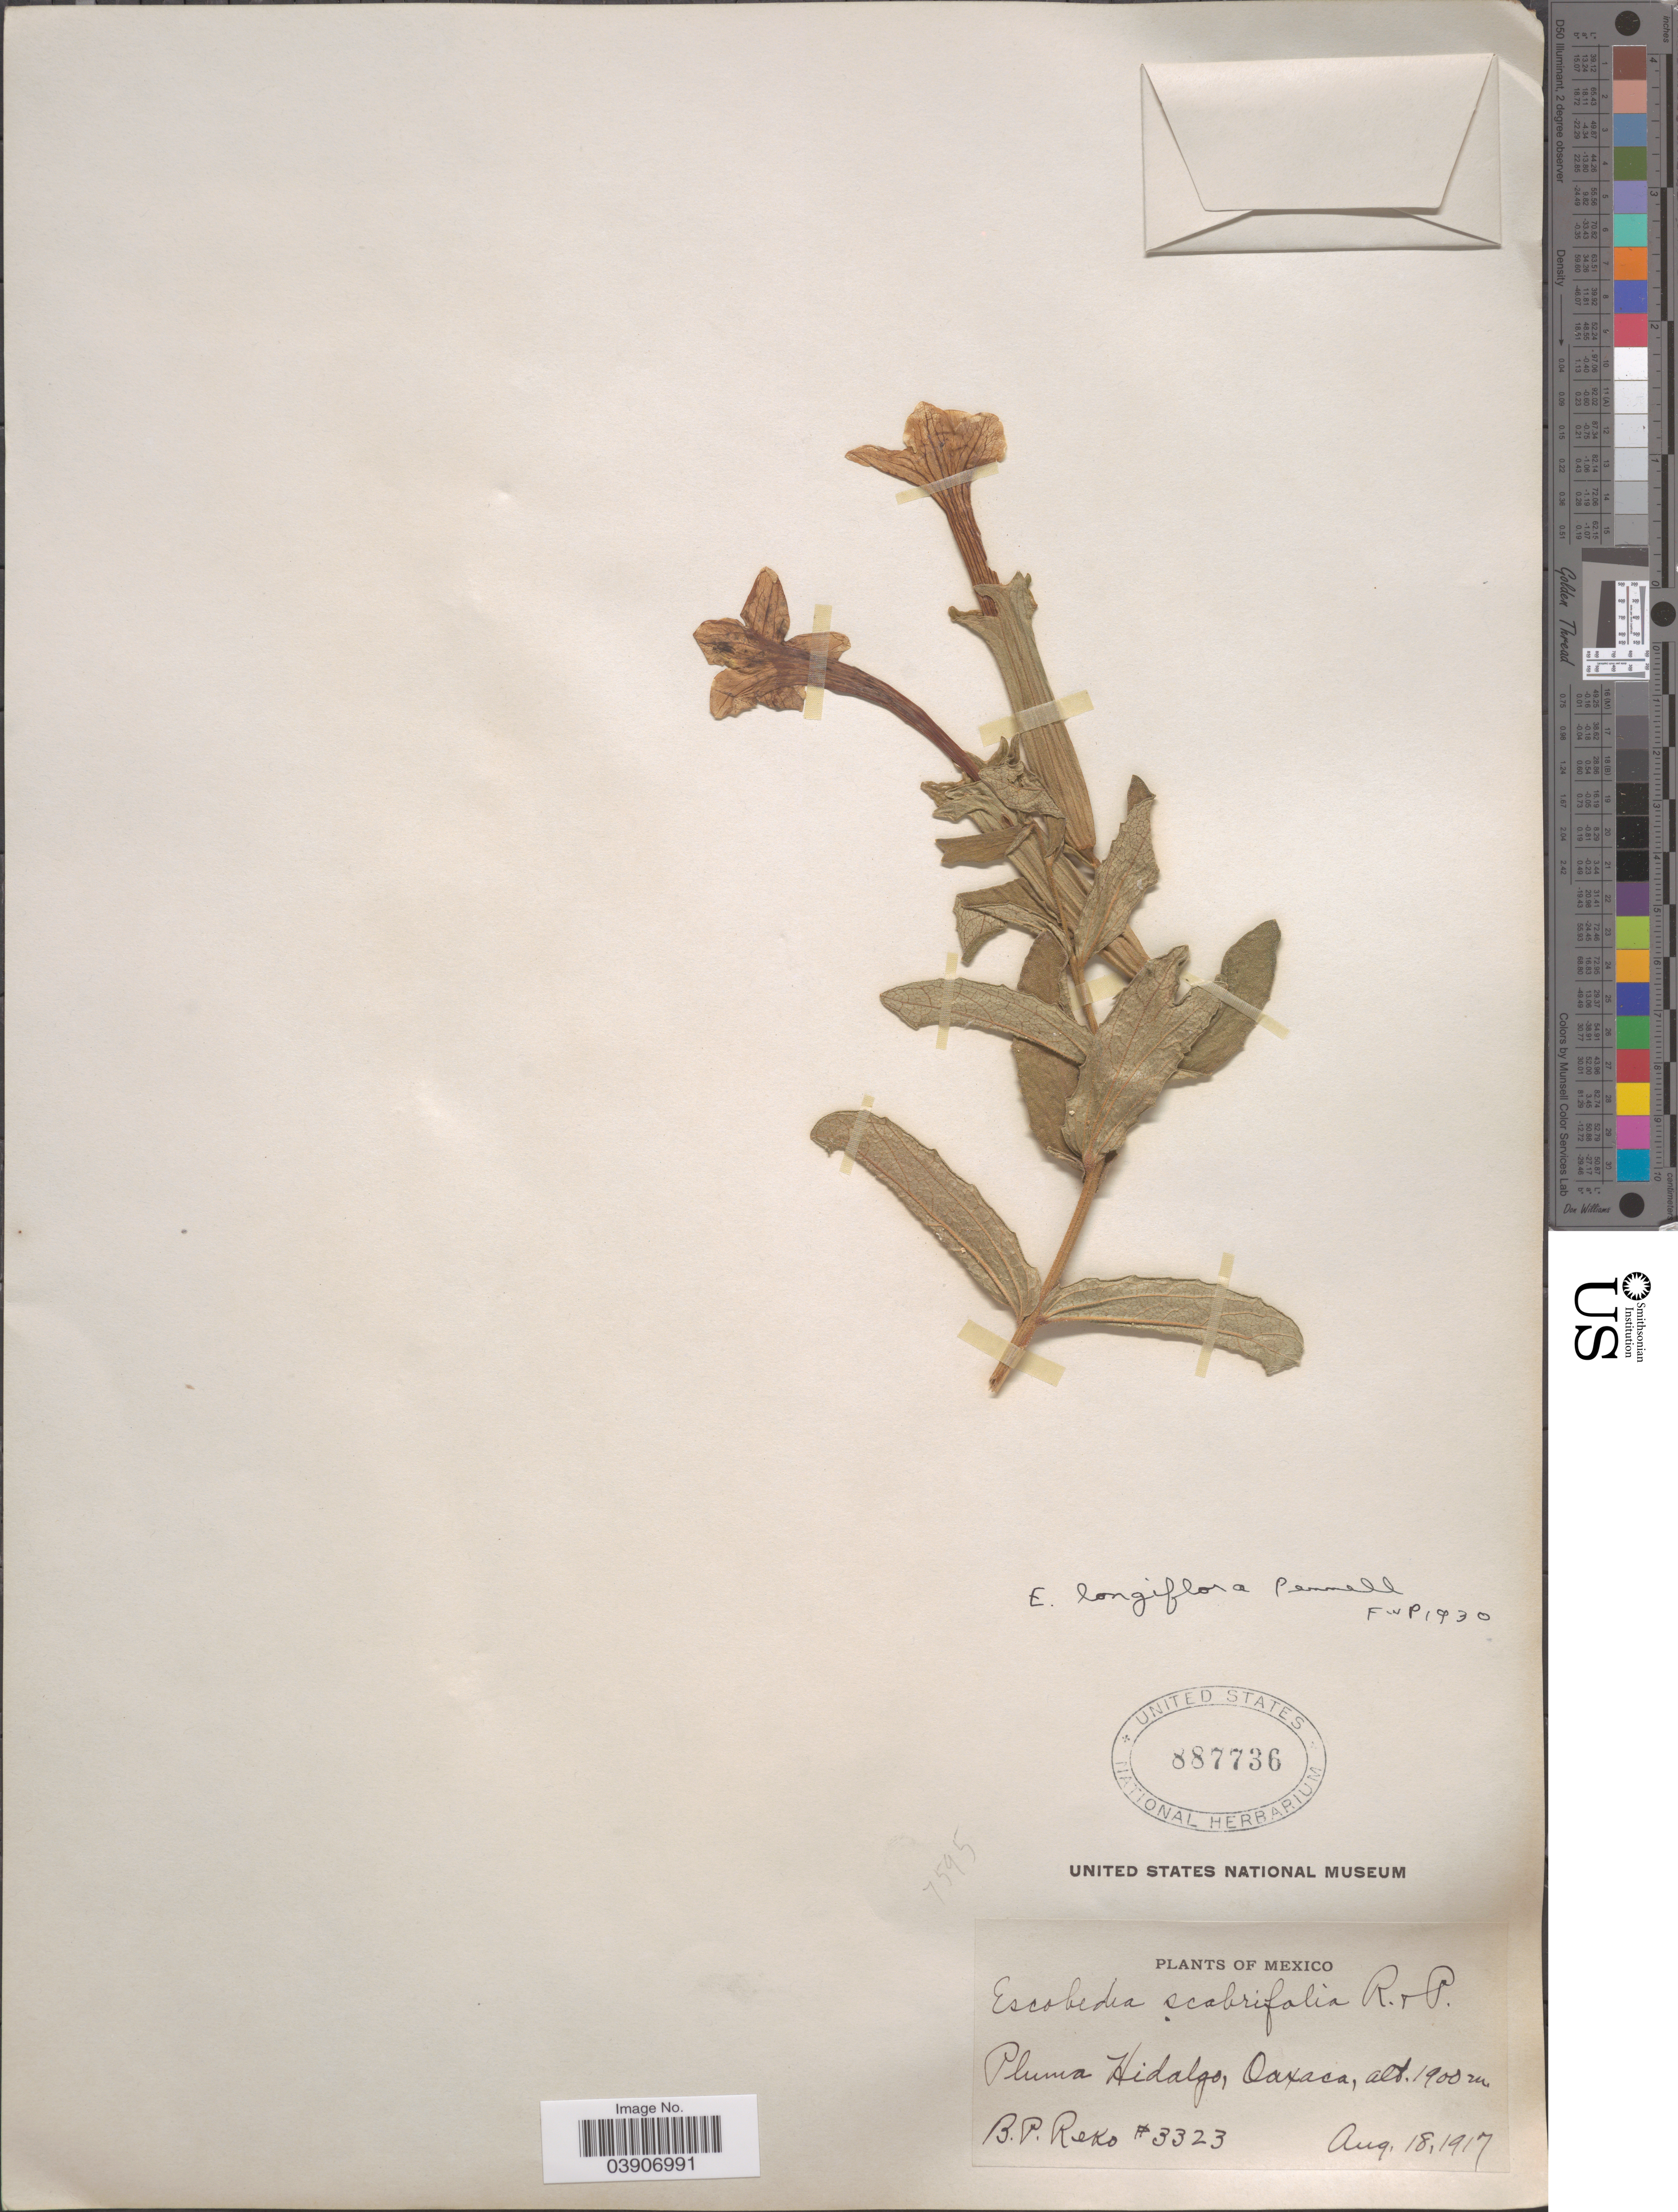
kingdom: Plantae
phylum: Tracheophyta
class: Magnoliopsida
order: Lamiales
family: Orobanchaceae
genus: Escobedia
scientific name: Escobedia longiflora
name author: Pennell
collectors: B. P. Reko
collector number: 3323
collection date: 1917-08-18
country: Mexico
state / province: Oaxaca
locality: Pluma Hidalgo.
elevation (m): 1900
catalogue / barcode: US 887736